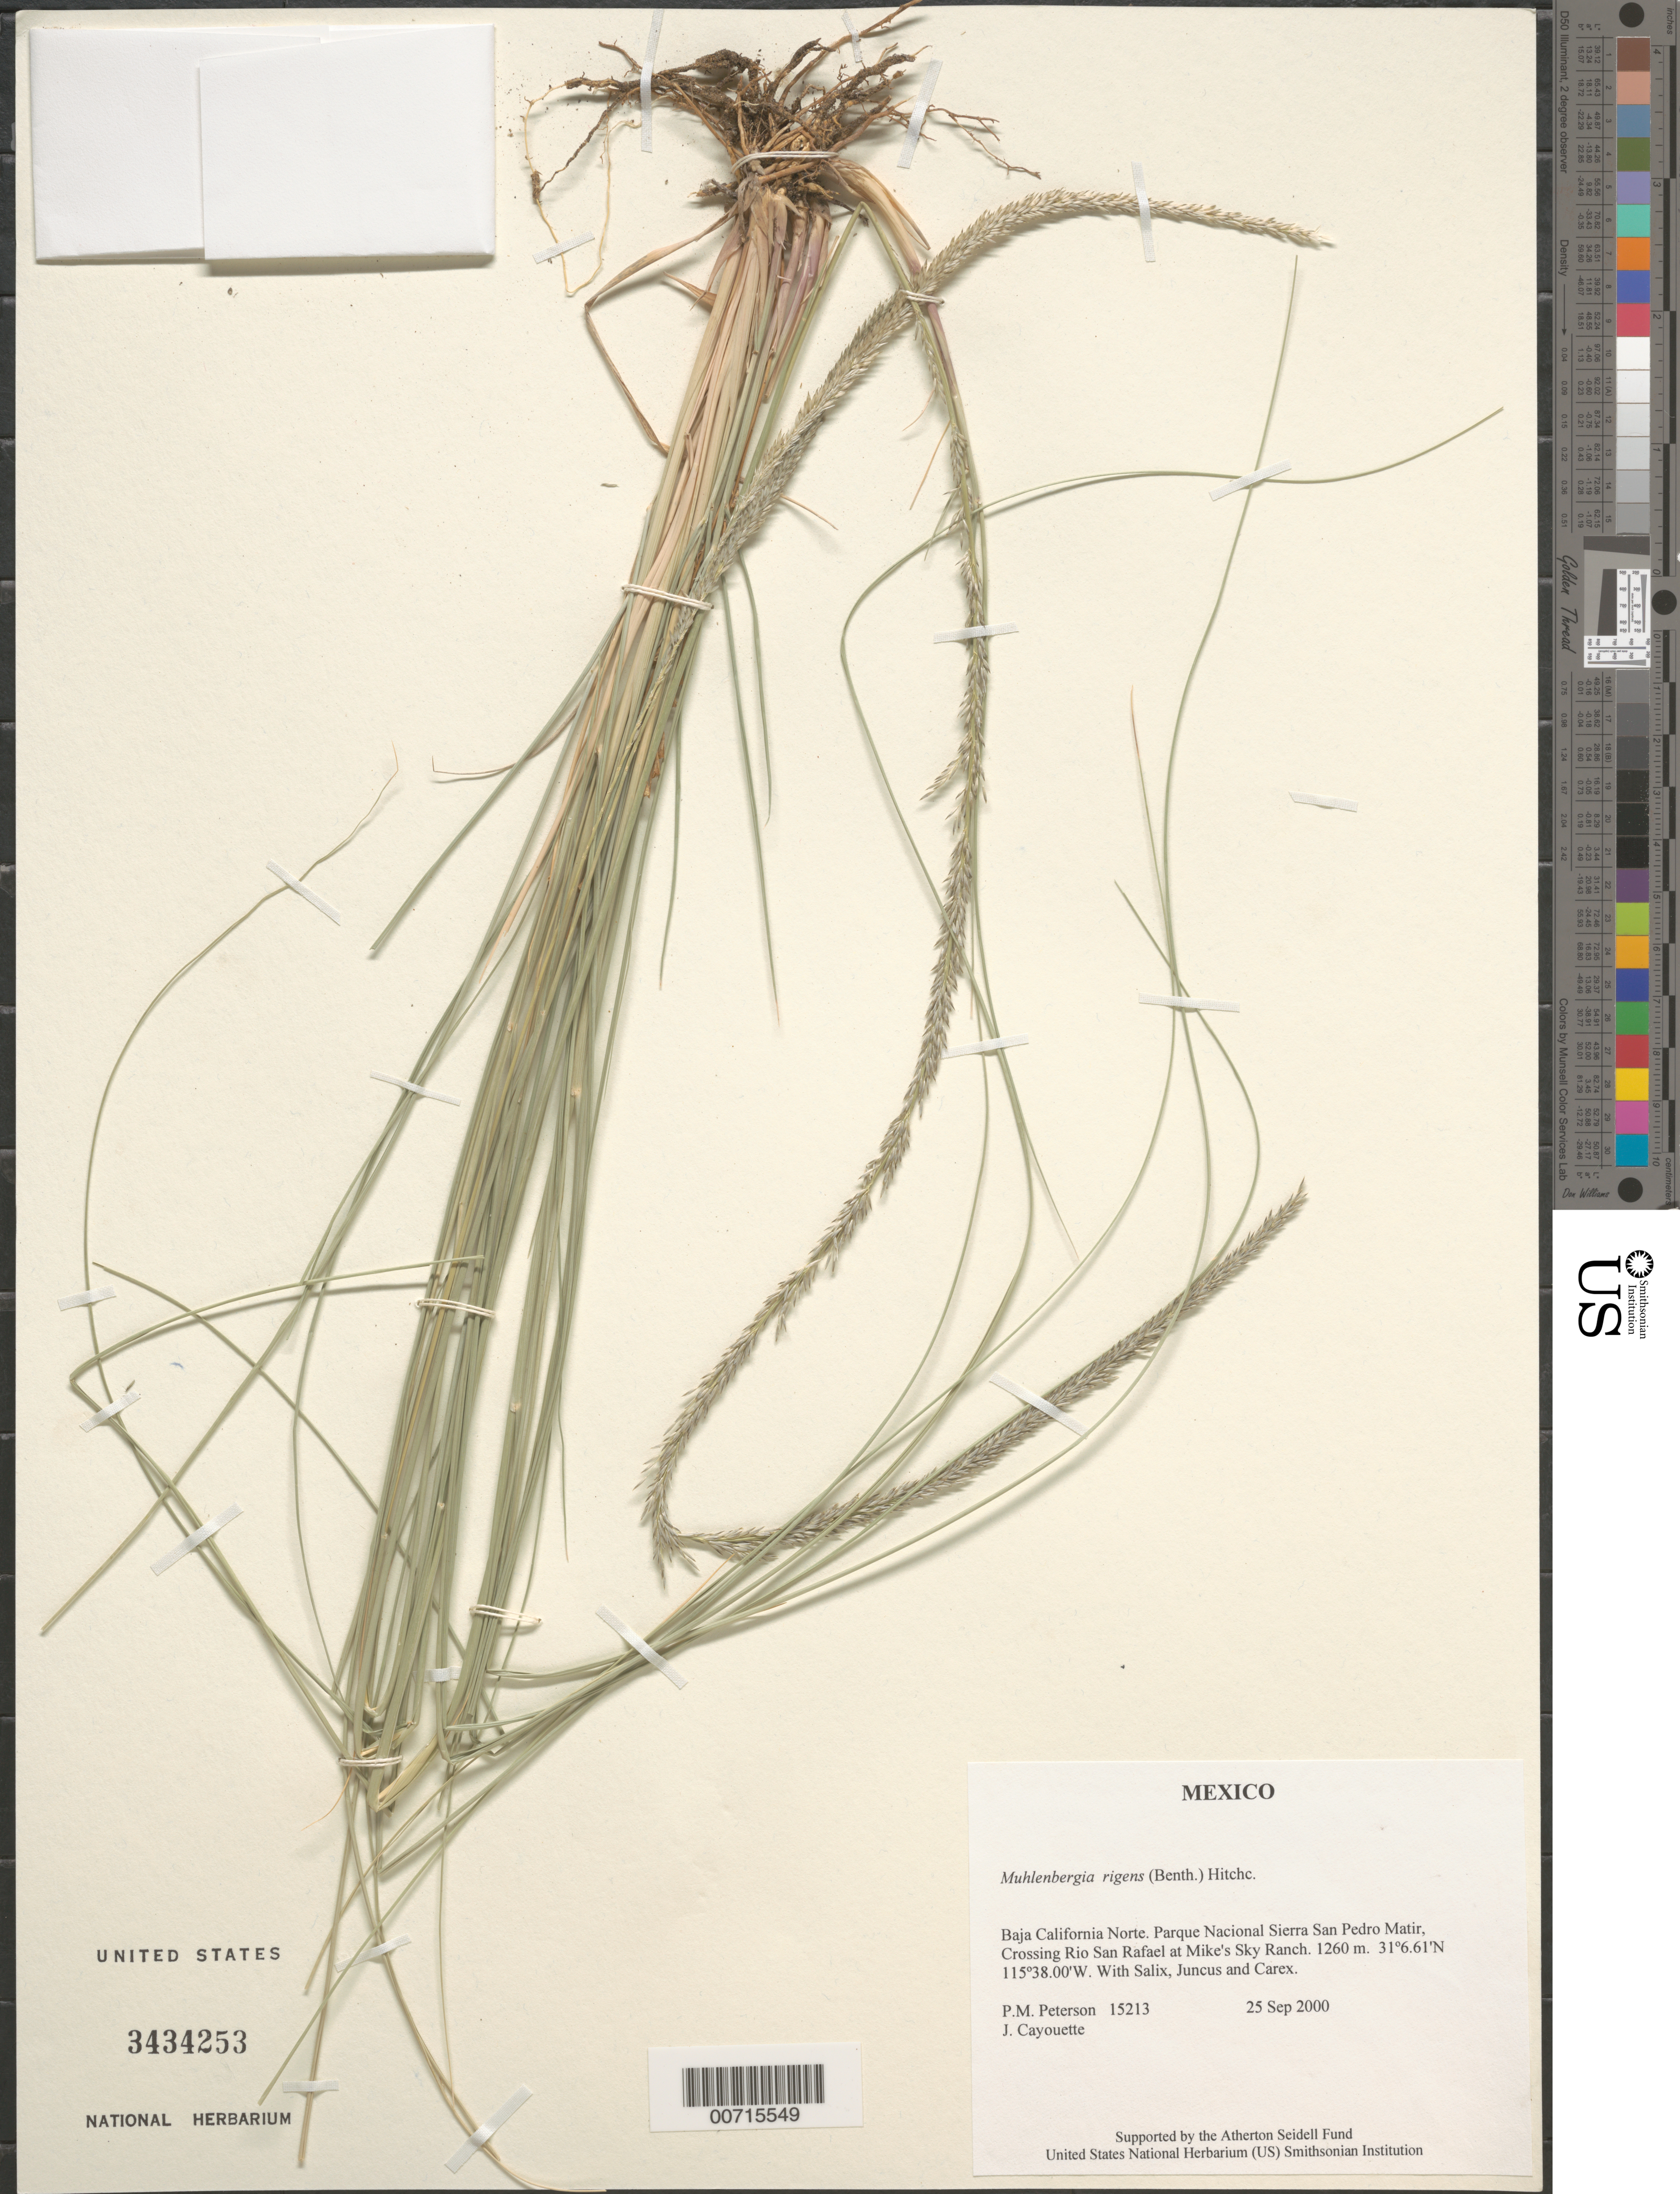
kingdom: Plantae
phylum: Tracheophyta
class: Liliopsida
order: Poales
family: Poaceae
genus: Muhlenbergia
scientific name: Muhlenbergia rigens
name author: (Benth.) Hitchc.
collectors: P. M. Peterson & J. Cayouette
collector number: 15213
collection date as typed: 25 Sep 2000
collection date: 2000-09-25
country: Mexico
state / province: Baja California Norte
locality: Parque Nacional Sierra San Pedro Matir, Crossing Rio San Rafael at Mike's Sky Ranch.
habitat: With Salix, Juncus and Carex.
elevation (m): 1260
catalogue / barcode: US 3434253